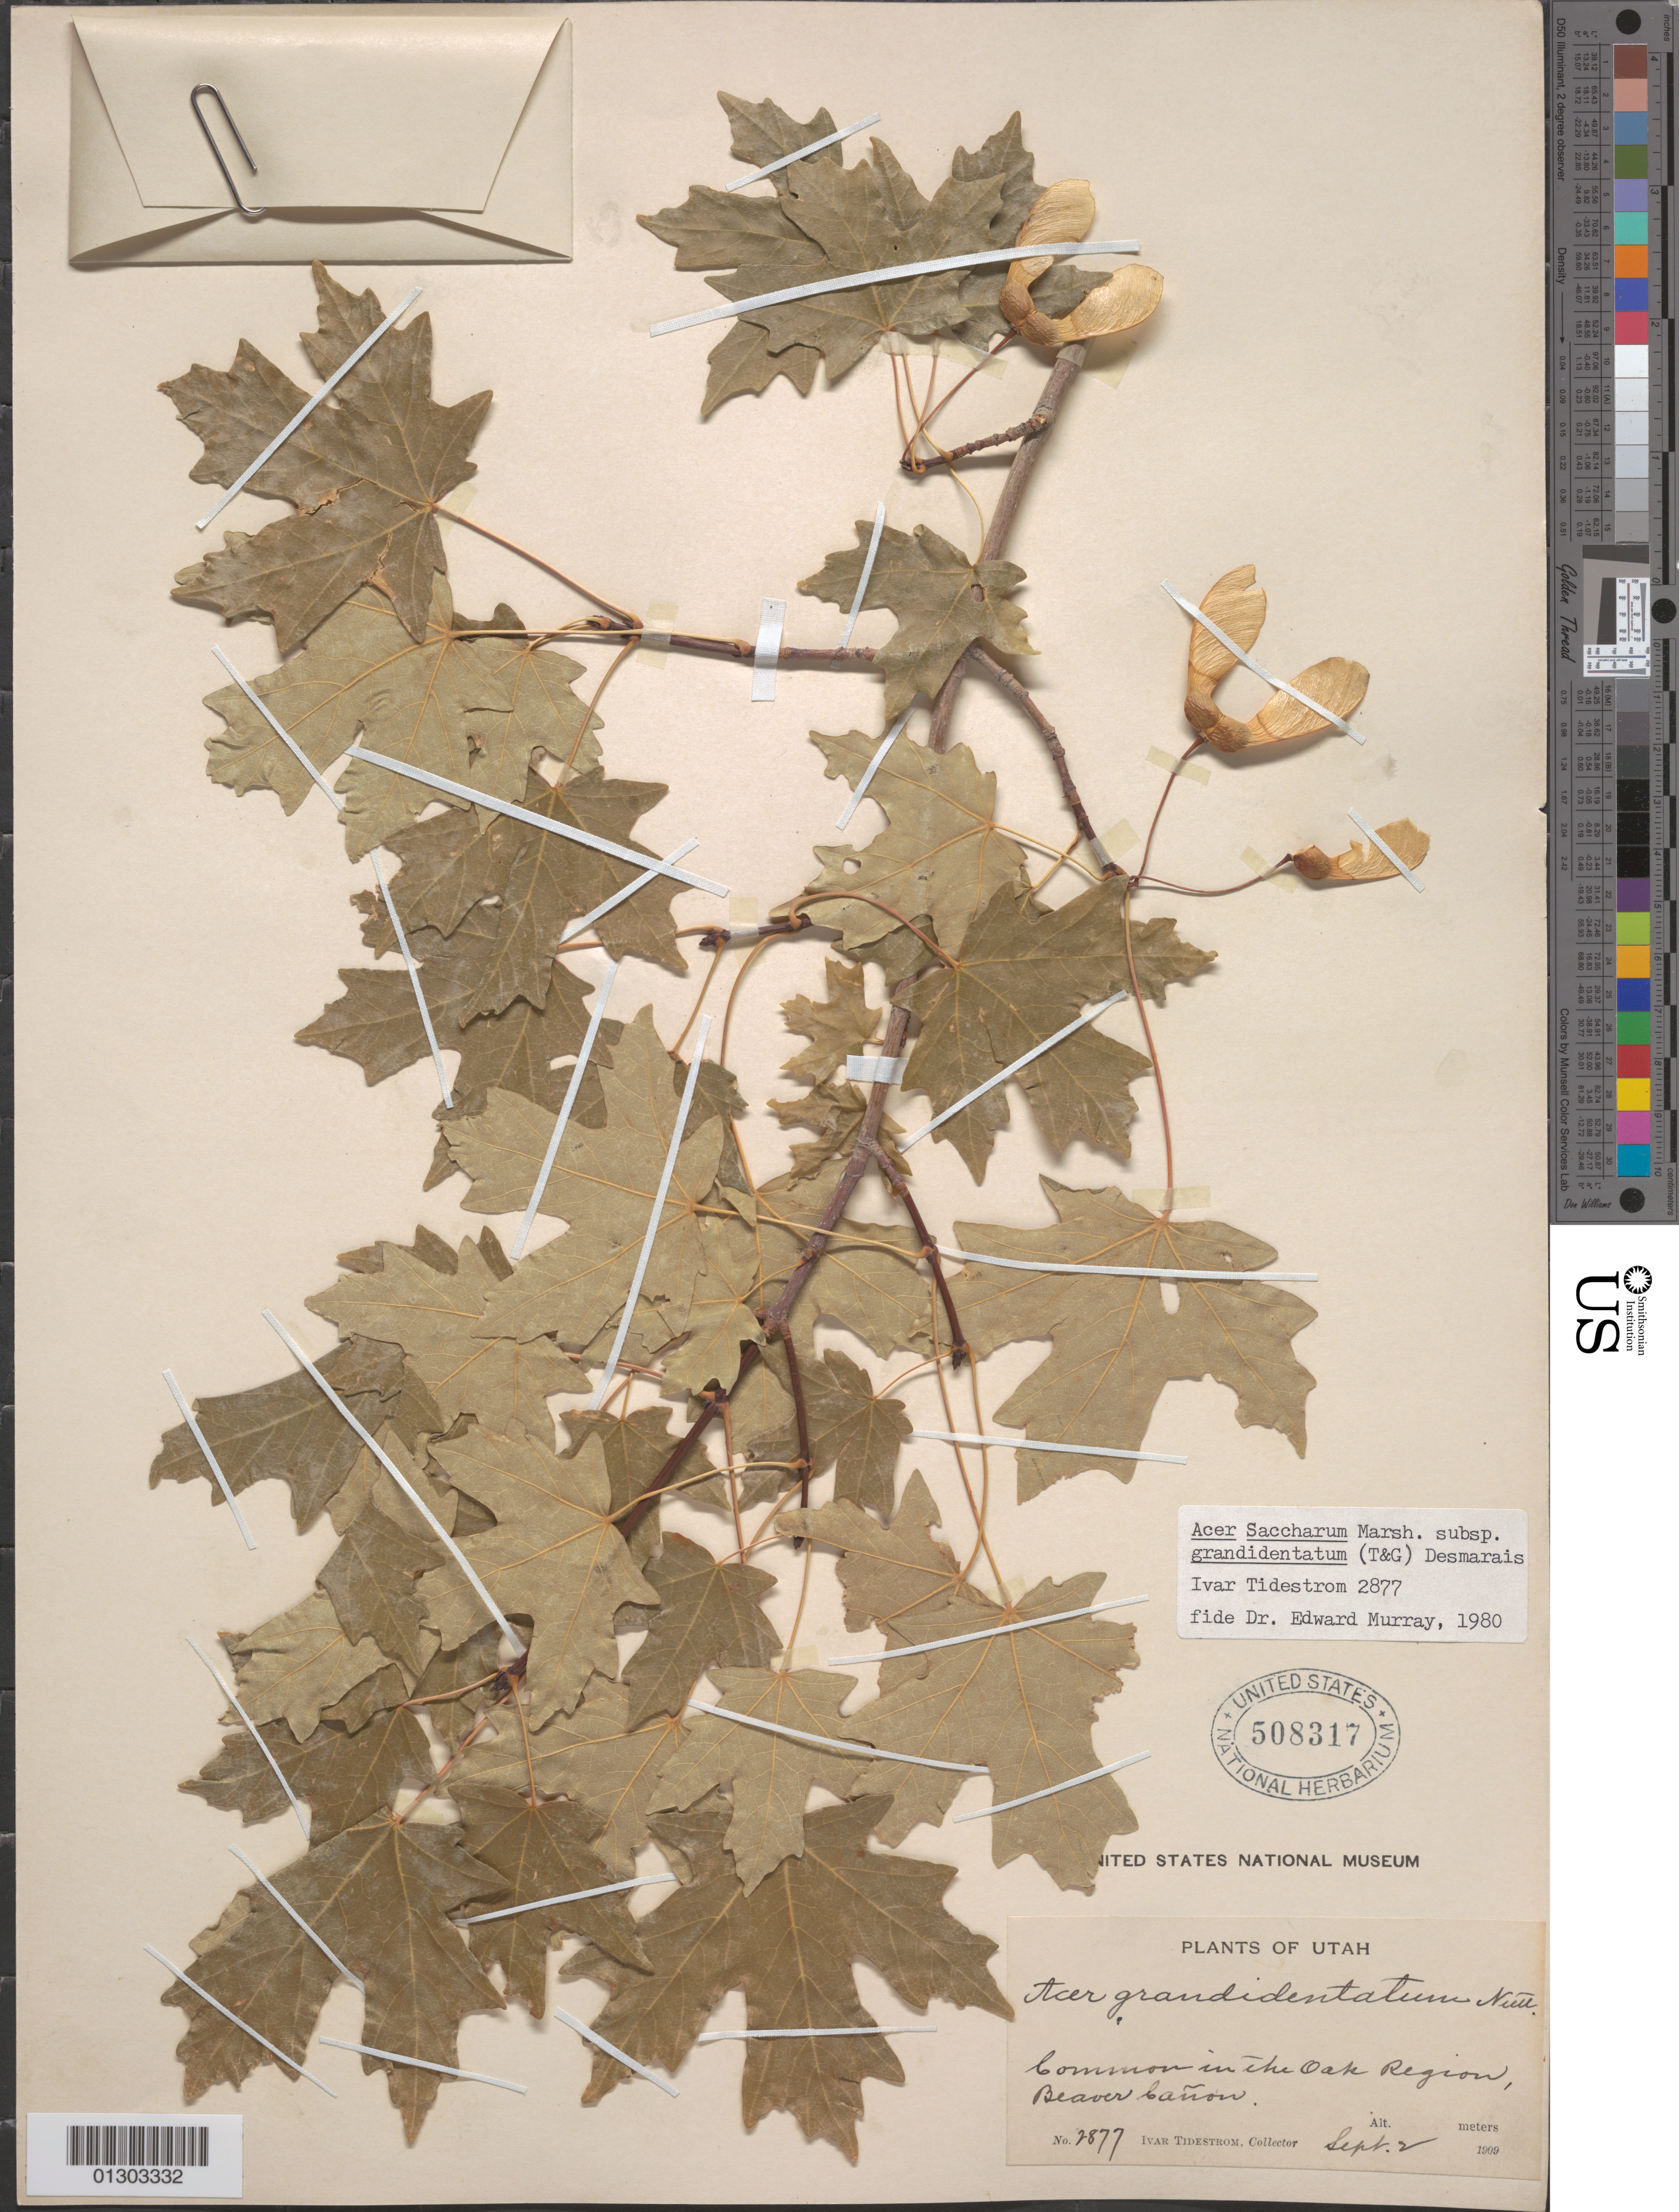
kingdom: Plantae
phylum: Tracheophyta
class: Magnoliopsida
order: Sapindales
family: Sapindaceae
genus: Acer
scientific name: Acer grandidentatum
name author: Nutt.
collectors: I. F. Tidestrom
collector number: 2877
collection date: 1909-09-02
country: United States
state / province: Utah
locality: Beaver Cañon, Oak Region.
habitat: Common.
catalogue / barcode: US 508317